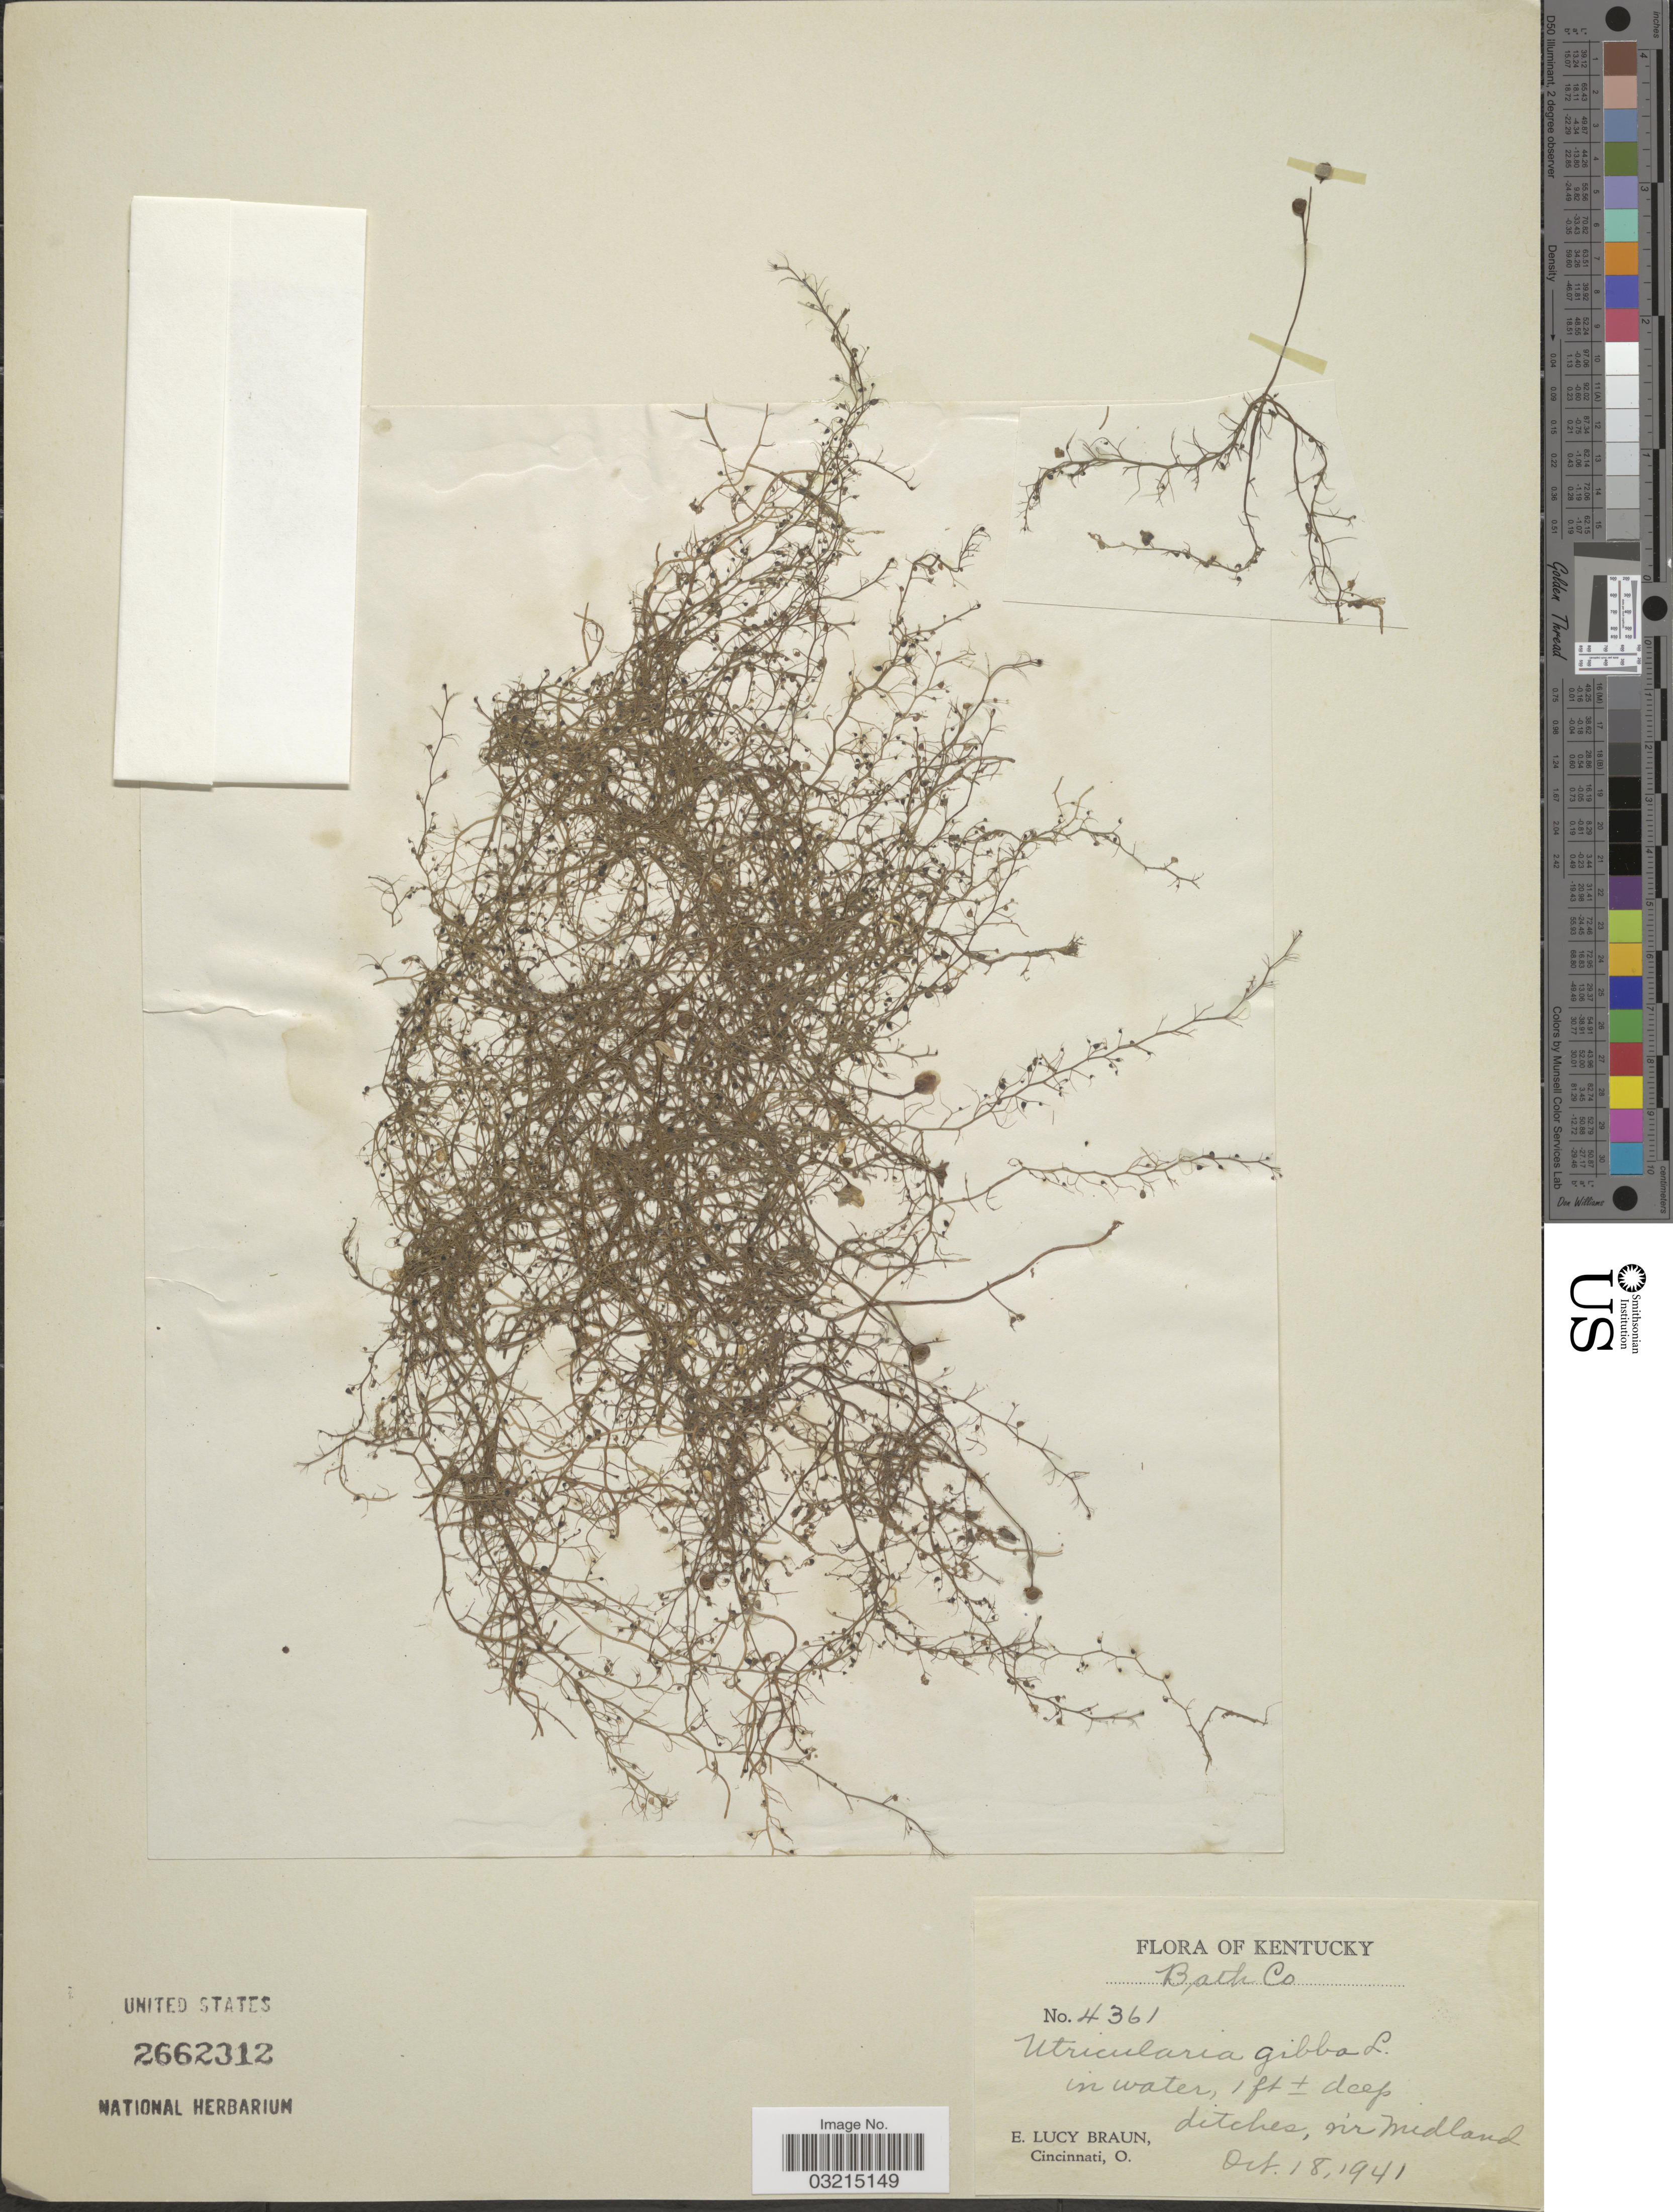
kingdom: Plantae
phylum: Tracheophyta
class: Magnoliopsida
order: Lamiales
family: Lentibulariaceae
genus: Utricularia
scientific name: Utricularia gibba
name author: L.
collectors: E. L. Braun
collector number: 4361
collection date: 1941-10-18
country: United States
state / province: Kentucky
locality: Bath County. Ditches, nr Midland.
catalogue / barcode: US 2662312